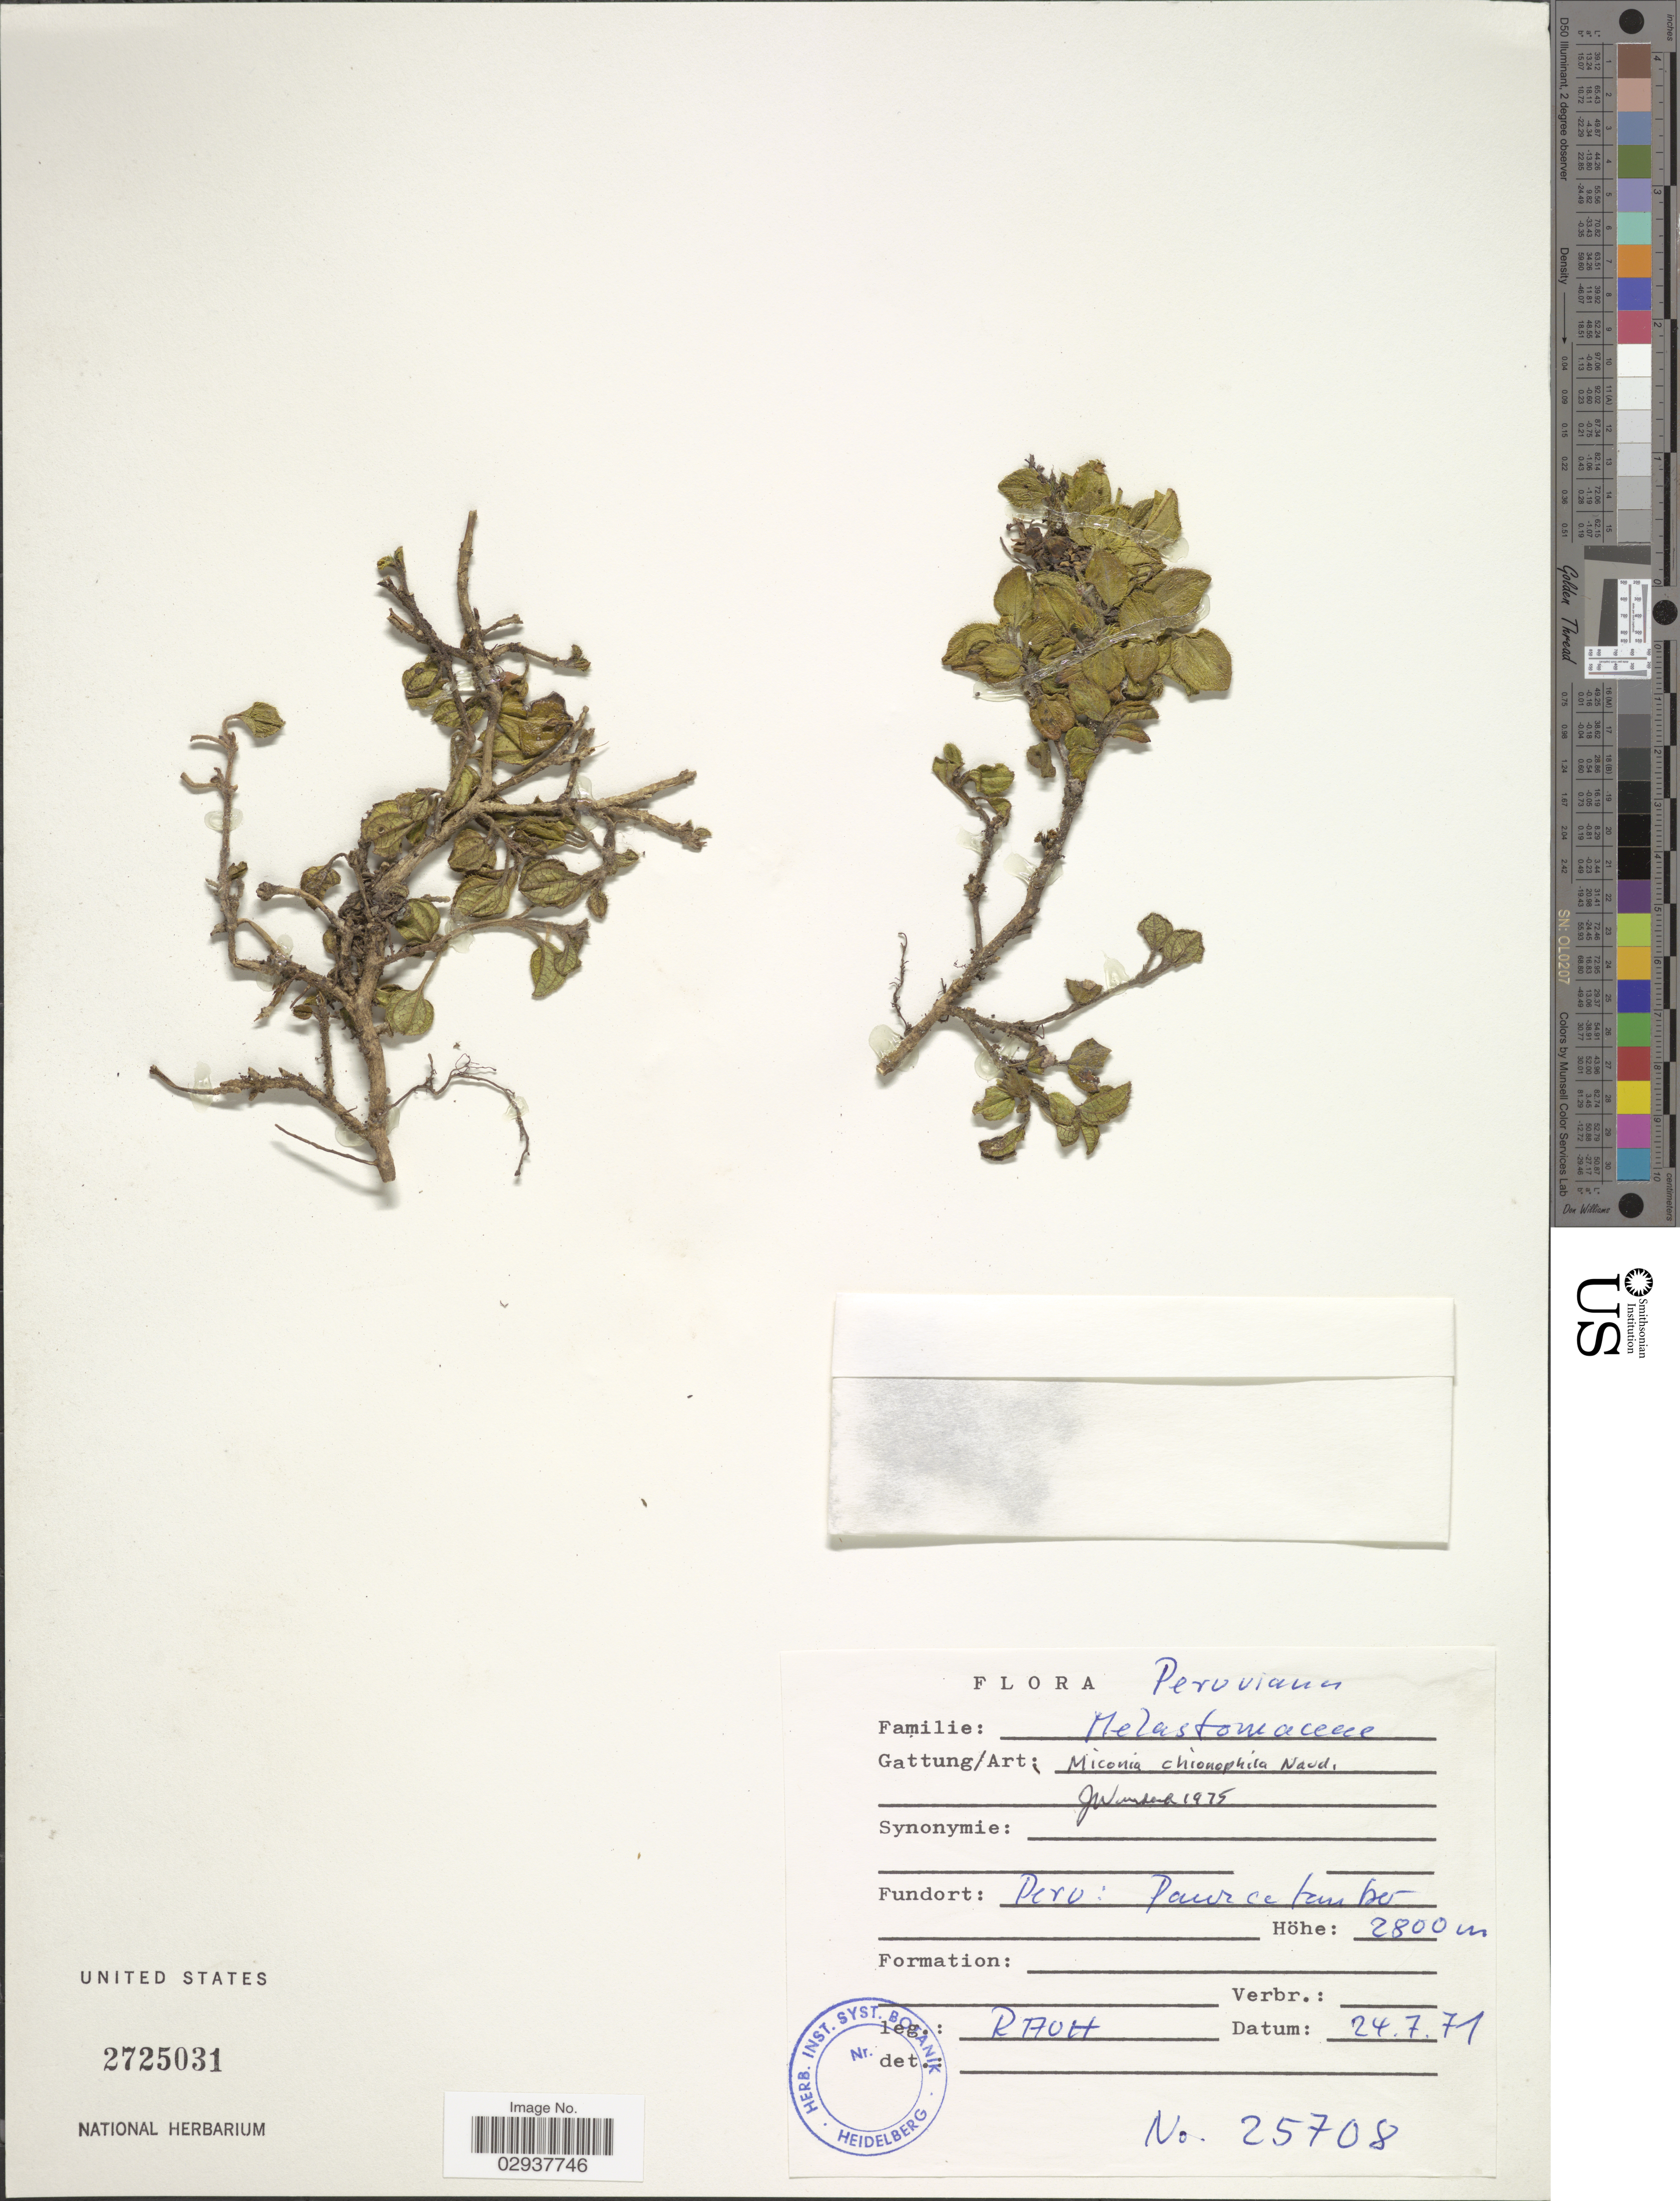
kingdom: Plantae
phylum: Tracheophyta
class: Magnoliopsida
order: Myrtales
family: Melastomataceae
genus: Miconia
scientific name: Miconia chionophila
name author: Naudin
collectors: Raoh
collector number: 25708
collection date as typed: Transcribed d/m/y: 24/7/71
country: Peru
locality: Paurcetambo [interpreted]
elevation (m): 2800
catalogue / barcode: US 2725031